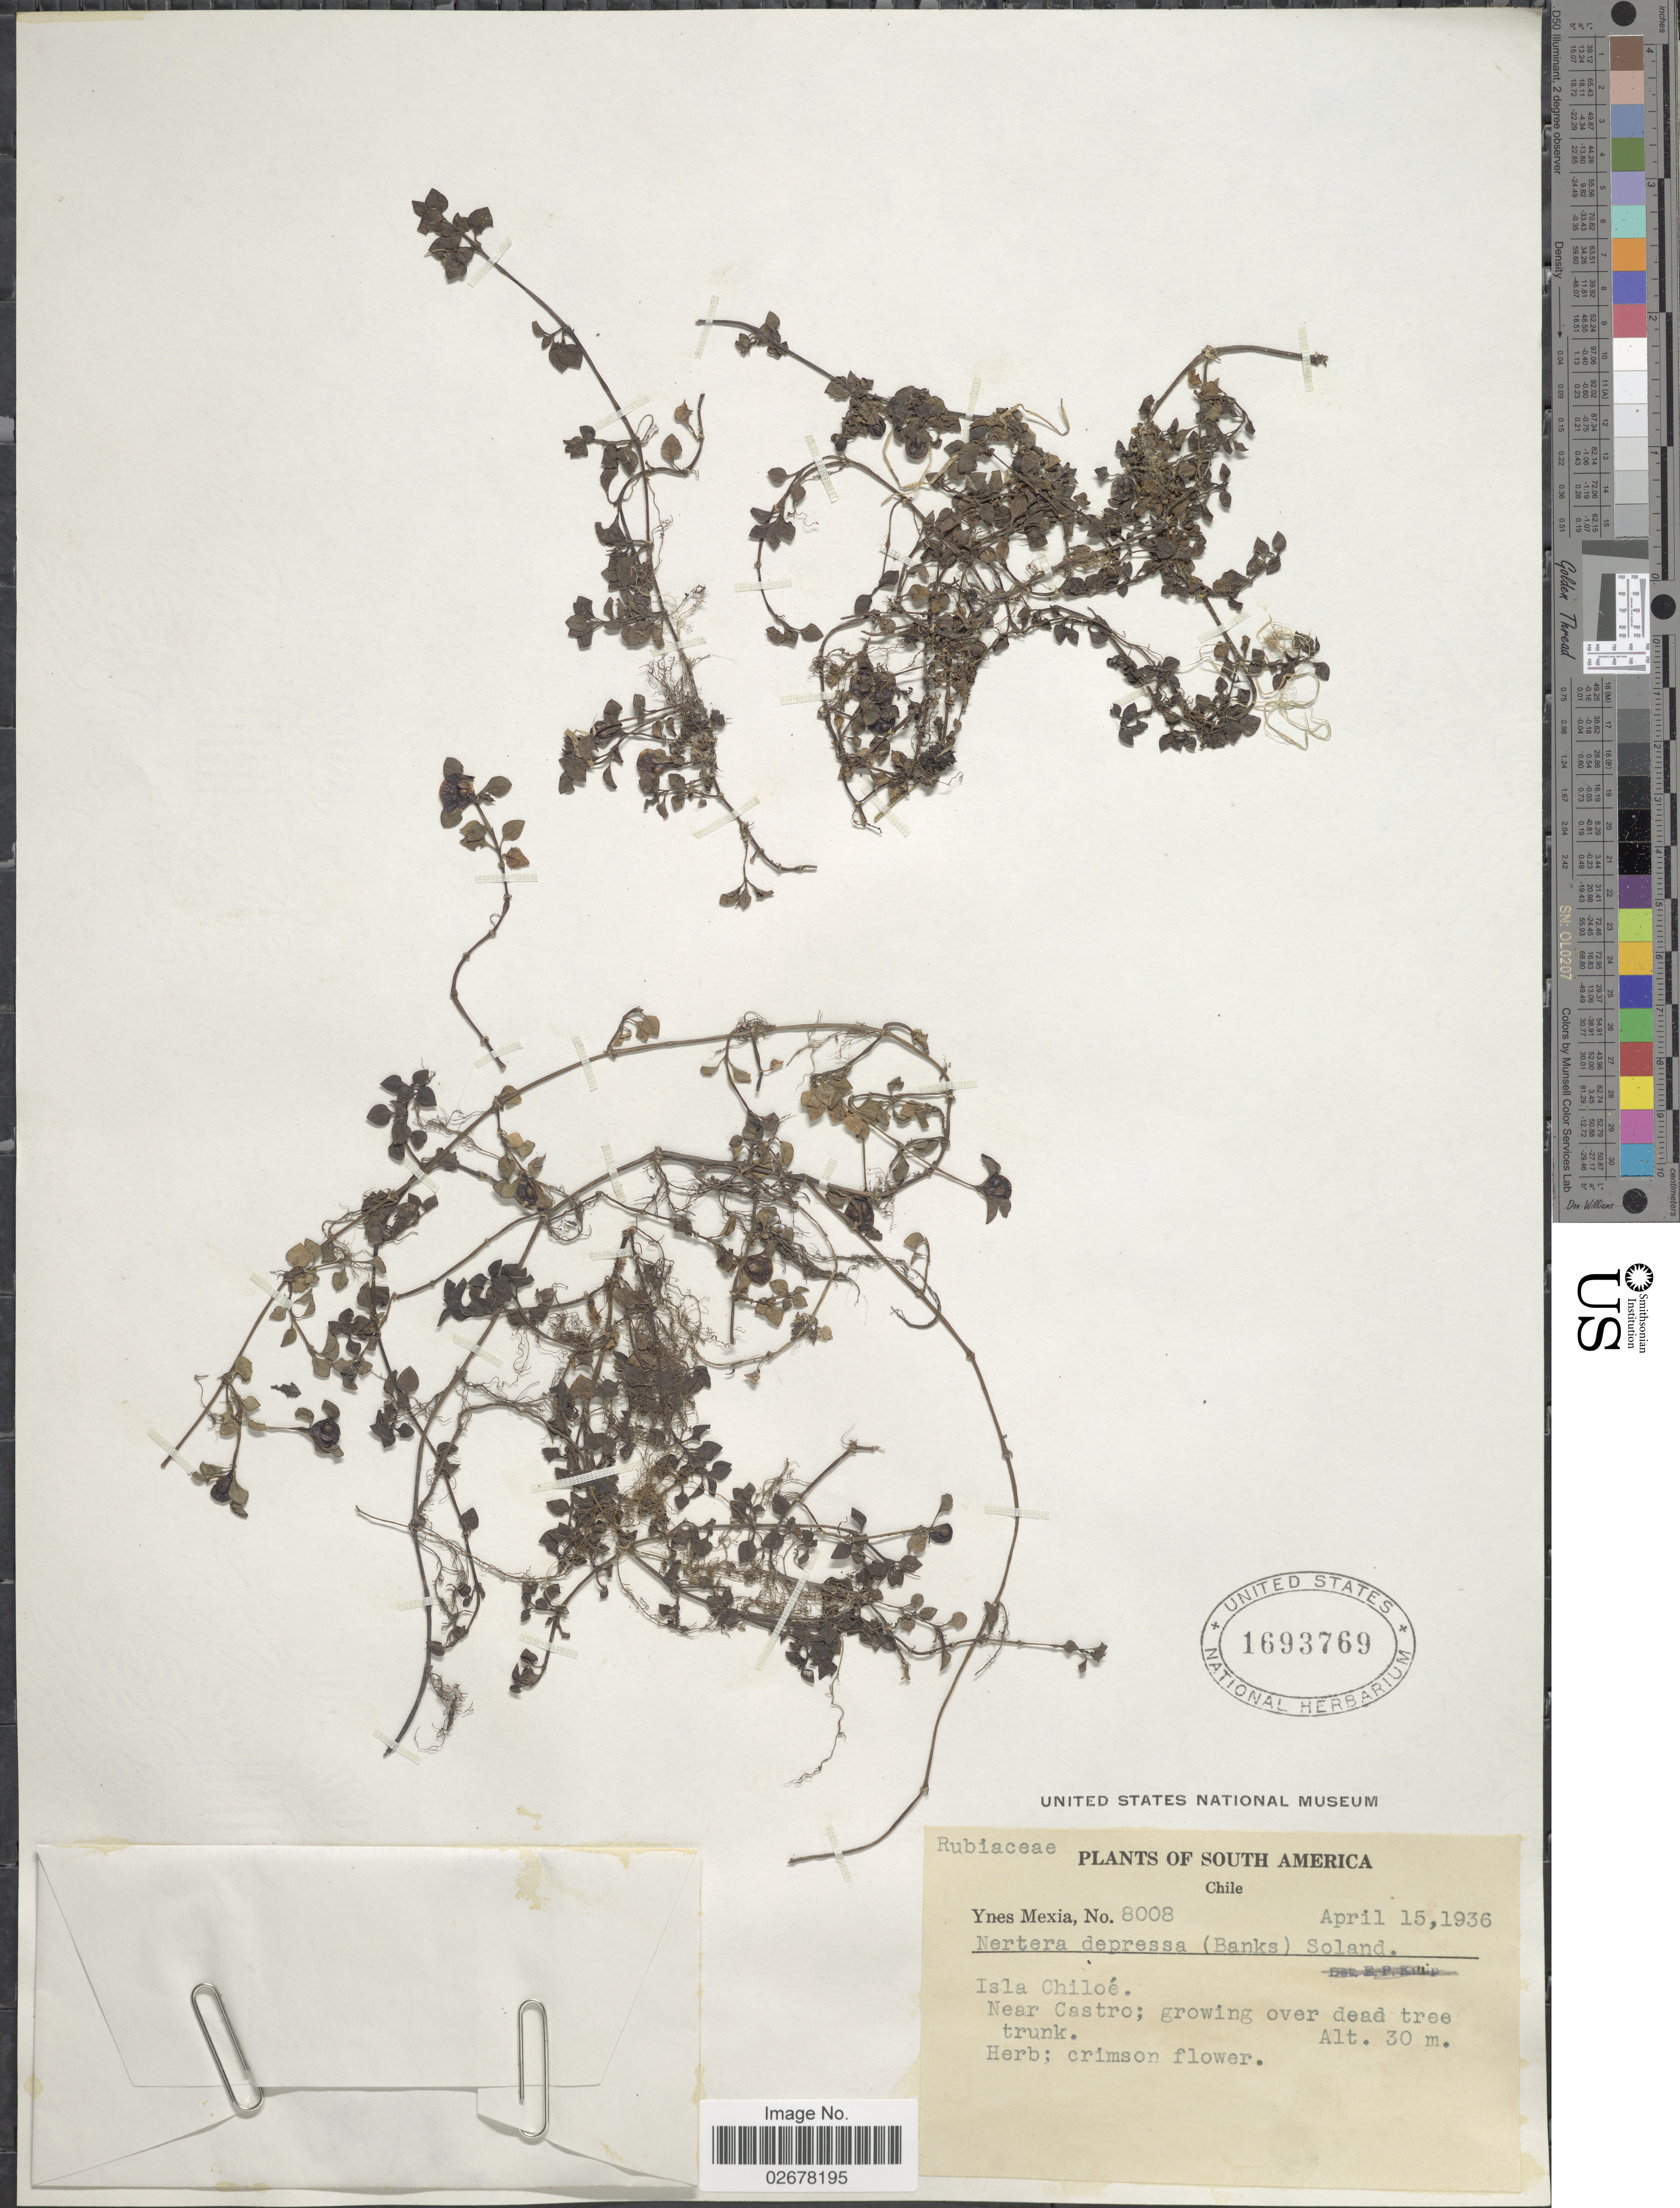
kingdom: Plantae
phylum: Tracheophyta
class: Magnoliopsida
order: Gentianales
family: Rubiaceae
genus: Nertera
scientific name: Nertera depressa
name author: Banks & Sol. ex Gaertn.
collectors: Y. Mexia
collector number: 8008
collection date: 1936-04-15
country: Chile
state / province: Arica y Parinacota (XV)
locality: Isla Chiloe, near Castro; growing over dead tree trunk.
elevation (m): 30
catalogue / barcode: US 1693769